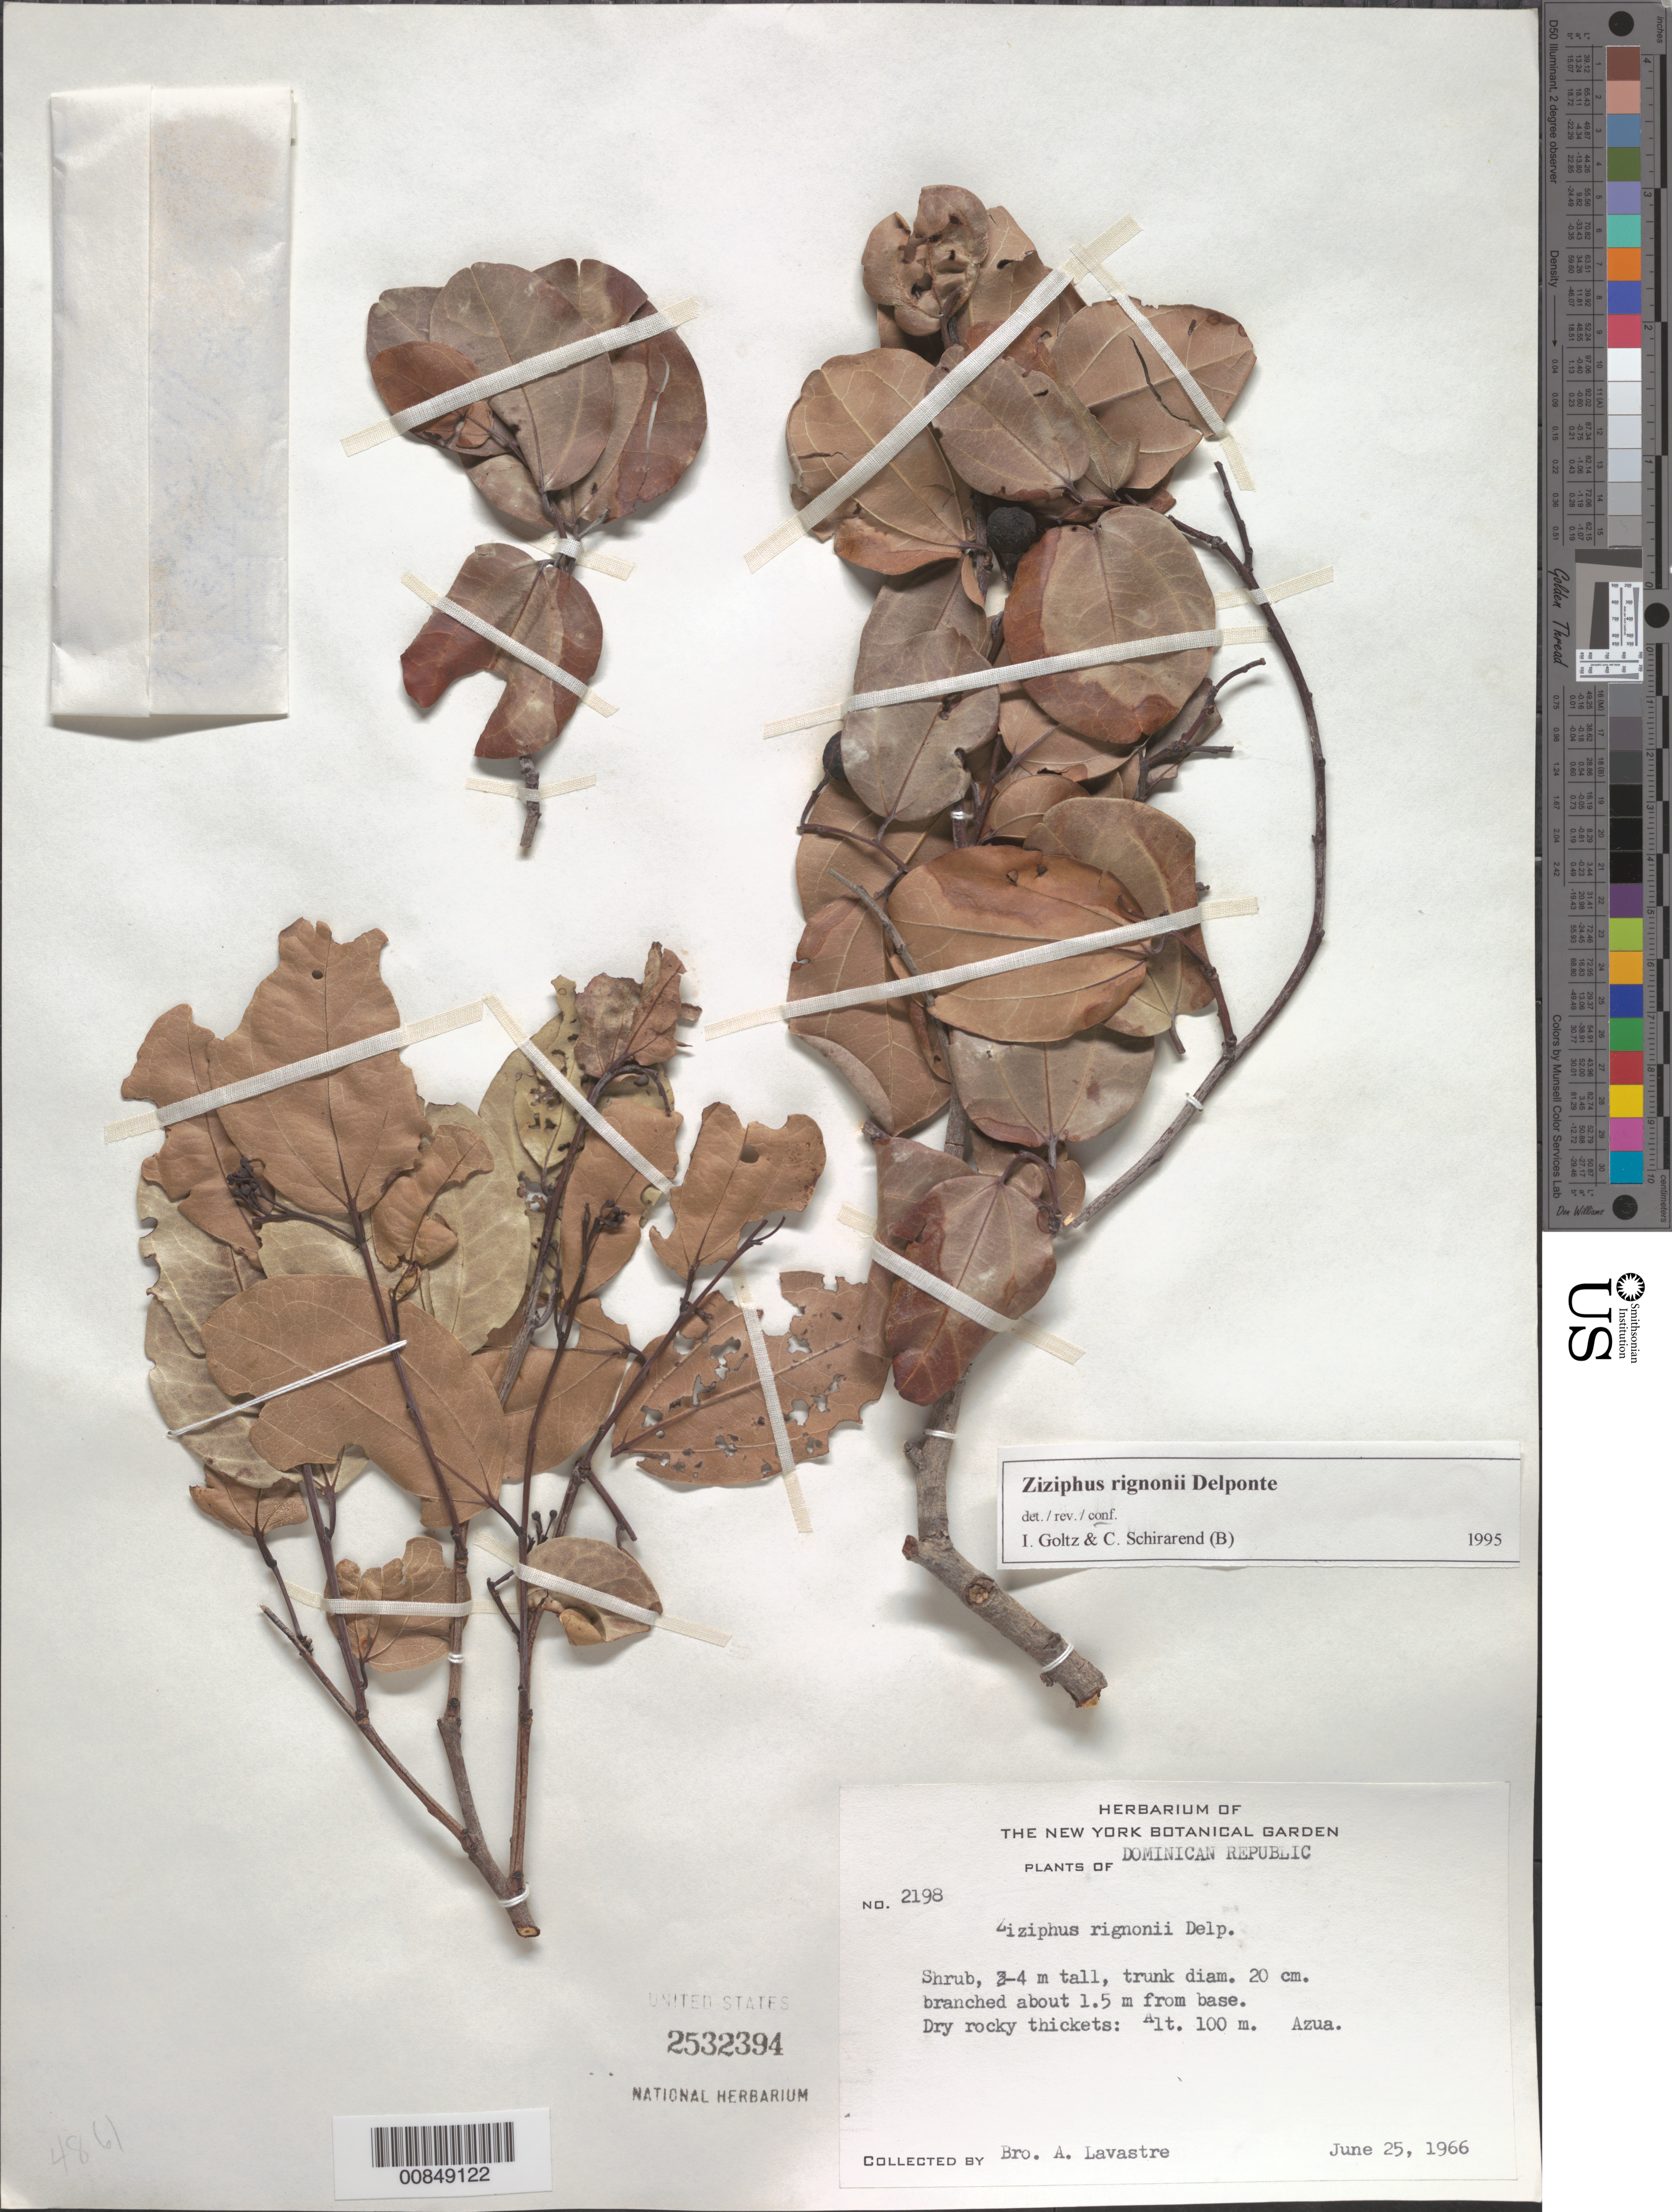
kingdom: Plantae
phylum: Tracheophyta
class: Magnoliopsida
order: Rosales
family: Rhamnaceae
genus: Sarcomphalus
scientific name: Sarcomphalus domingensis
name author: (Spreng.) Krug & Urb.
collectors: B. Lavastre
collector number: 2198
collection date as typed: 25 Jun 1966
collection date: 1966-06-25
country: Dominican Republic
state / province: Azua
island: Hispaniola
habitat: Dry rocky thickets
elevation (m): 100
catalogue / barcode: US 2532394